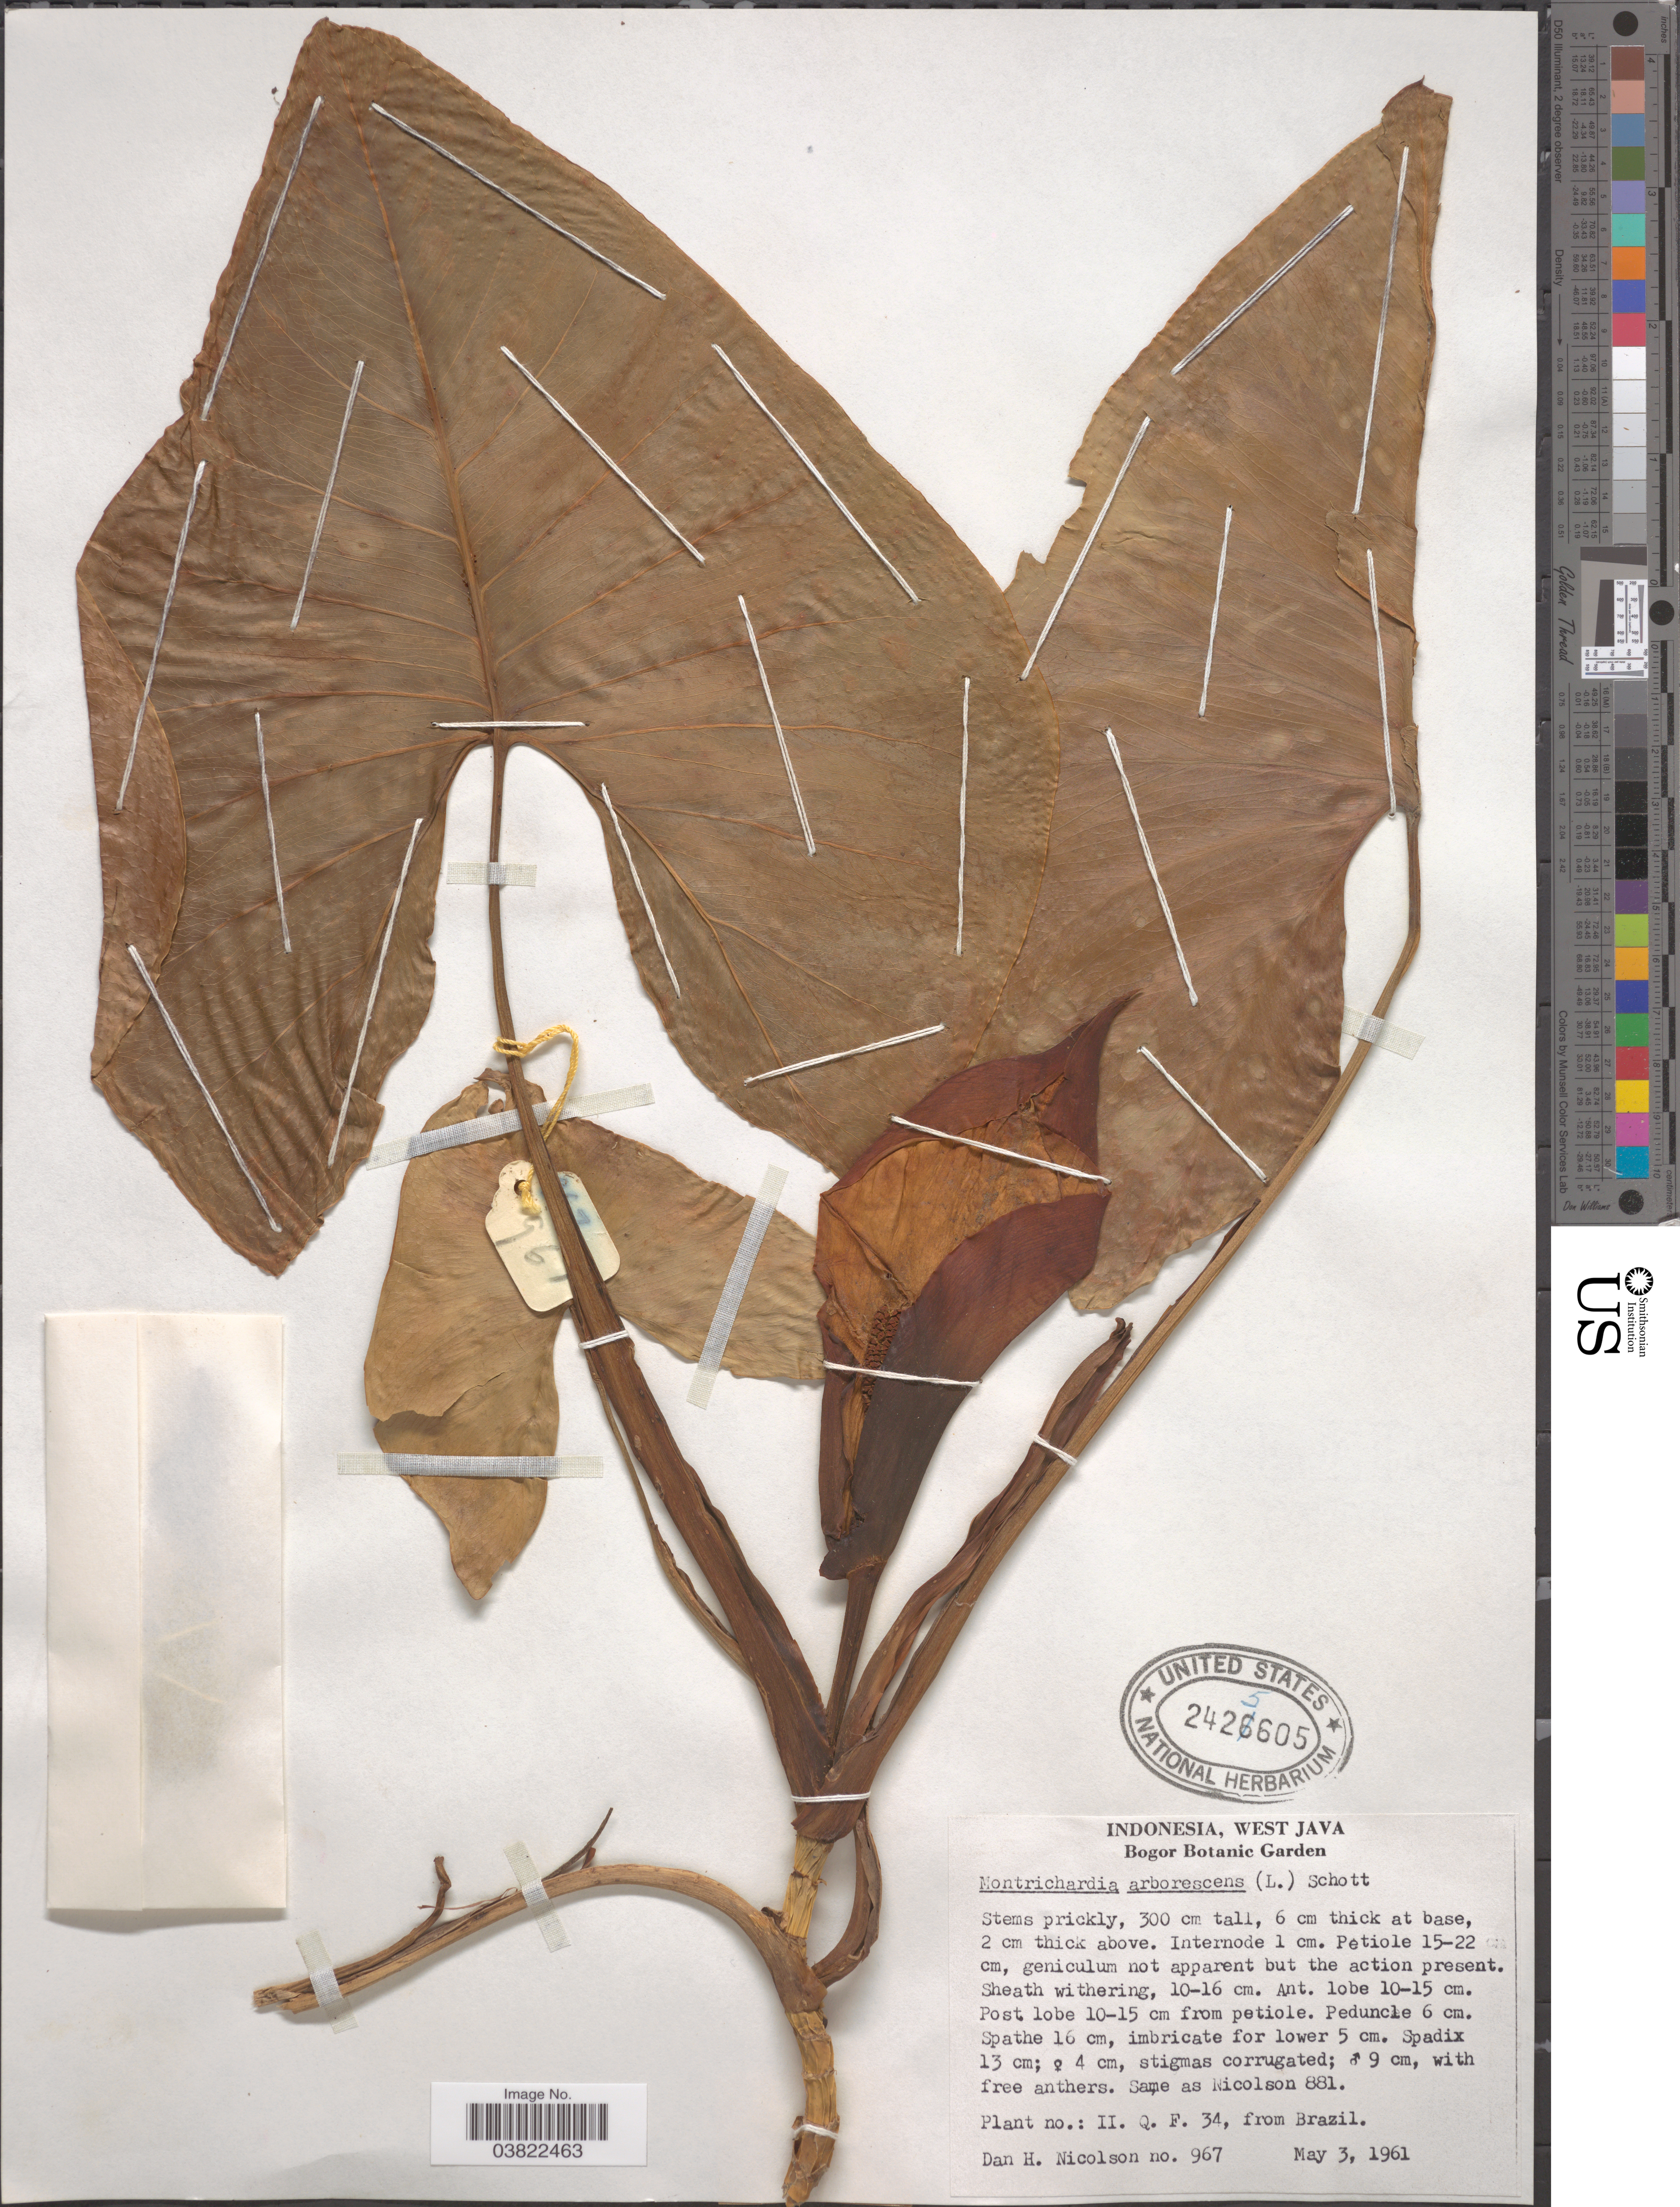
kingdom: Plantae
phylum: Tracheophyta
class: Liliopsida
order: Alismatales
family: Araceae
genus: Montrichardia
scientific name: Montrichardia arborea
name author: (Kunth) Schott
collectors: D. H. Nicolson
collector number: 967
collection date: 1961-05-03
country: Indonesia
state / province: Java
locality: West Java. Bogor Botanic Garden.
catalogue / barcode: US 2425605